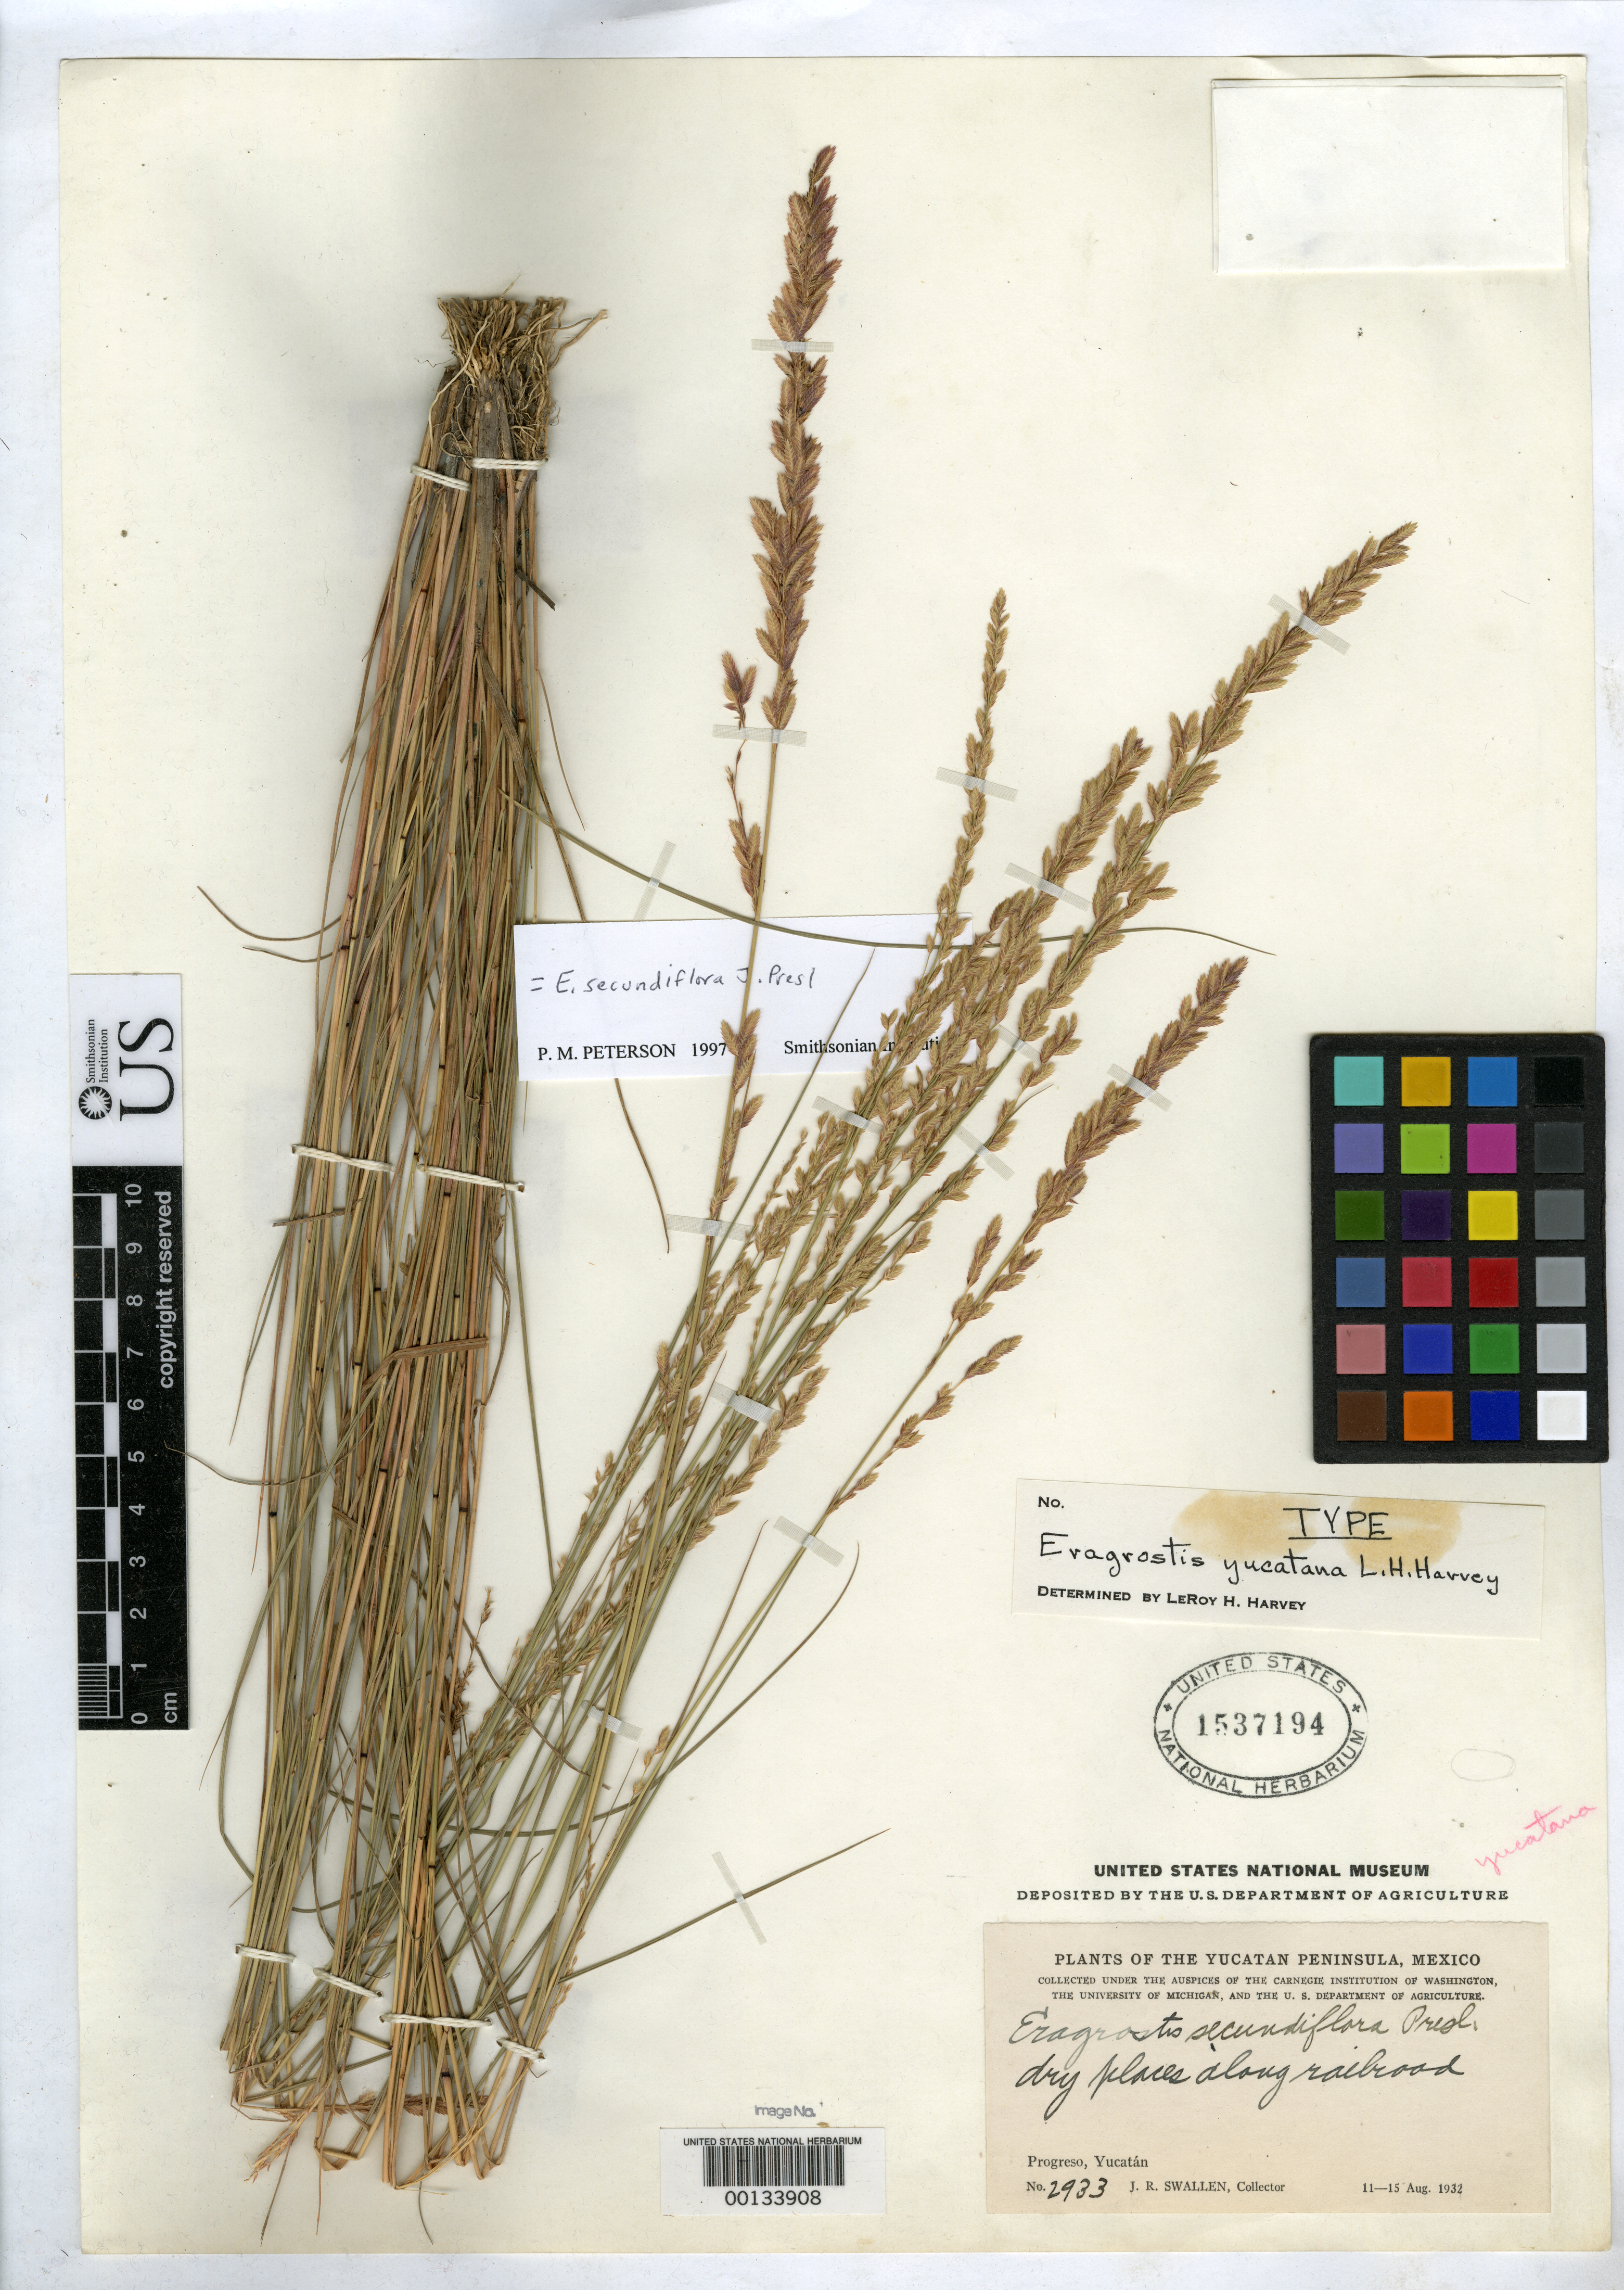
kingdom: Plantae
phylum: Tracheophyta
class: Liliopsida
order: Poales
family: Poaceae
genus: Eragrostis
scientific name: Eragrostis yucatana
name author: L.H. Harv.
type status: Holotype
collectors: J. R. Swallen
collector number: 2933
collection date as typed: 11 Aug 1932 to 15 Aug 1932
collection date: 1932-08-11/1932-08-15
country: Mexico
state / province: Yucatán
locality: Progreso.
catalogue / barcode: US 1537194